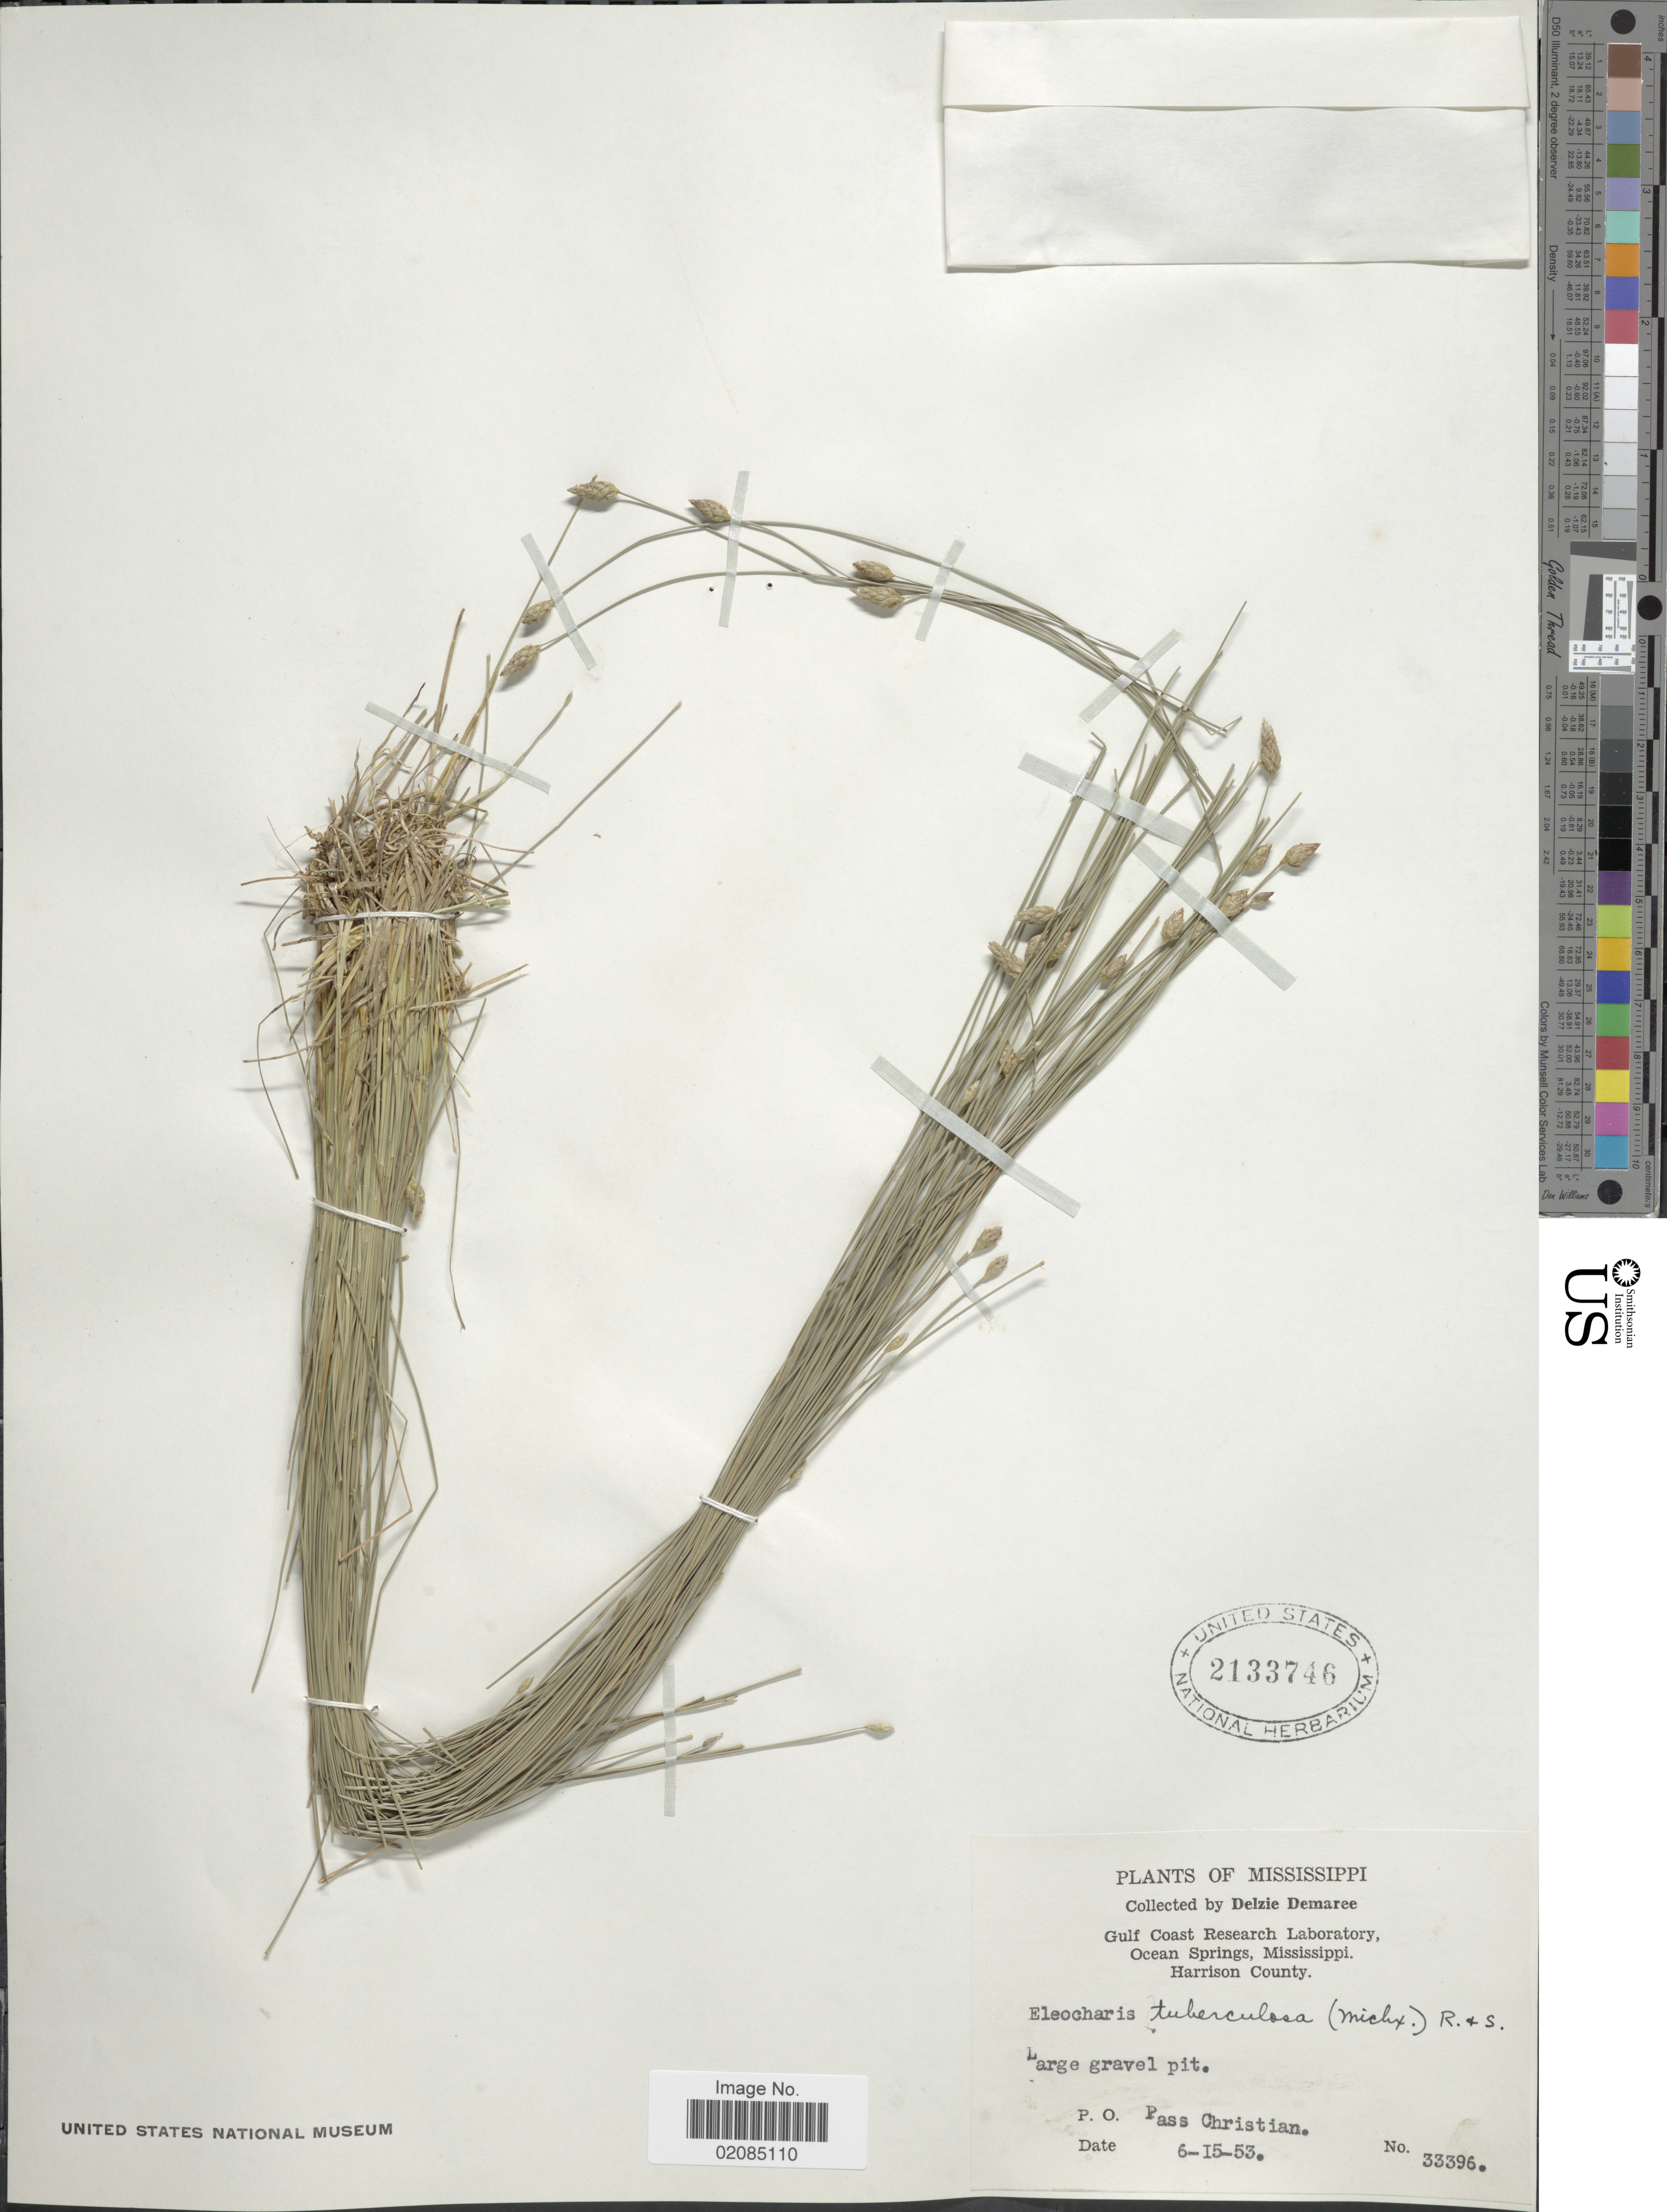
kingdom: Plantae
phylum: Tracheophyta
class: Liliopsida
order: Poales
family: Cyperaceae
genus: Eleocharis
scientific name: Eleocharis tuberculosa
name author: (Michx.) Roem. & Schult.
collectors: D. Demaree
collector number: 33396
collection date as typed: Transcribed d/m/y: 15/6/53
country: United States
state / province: Mississippi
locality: P.O. Pass Christian, Gulf Coast, Ocean Springs, Stone County.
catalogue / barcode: US 2133746